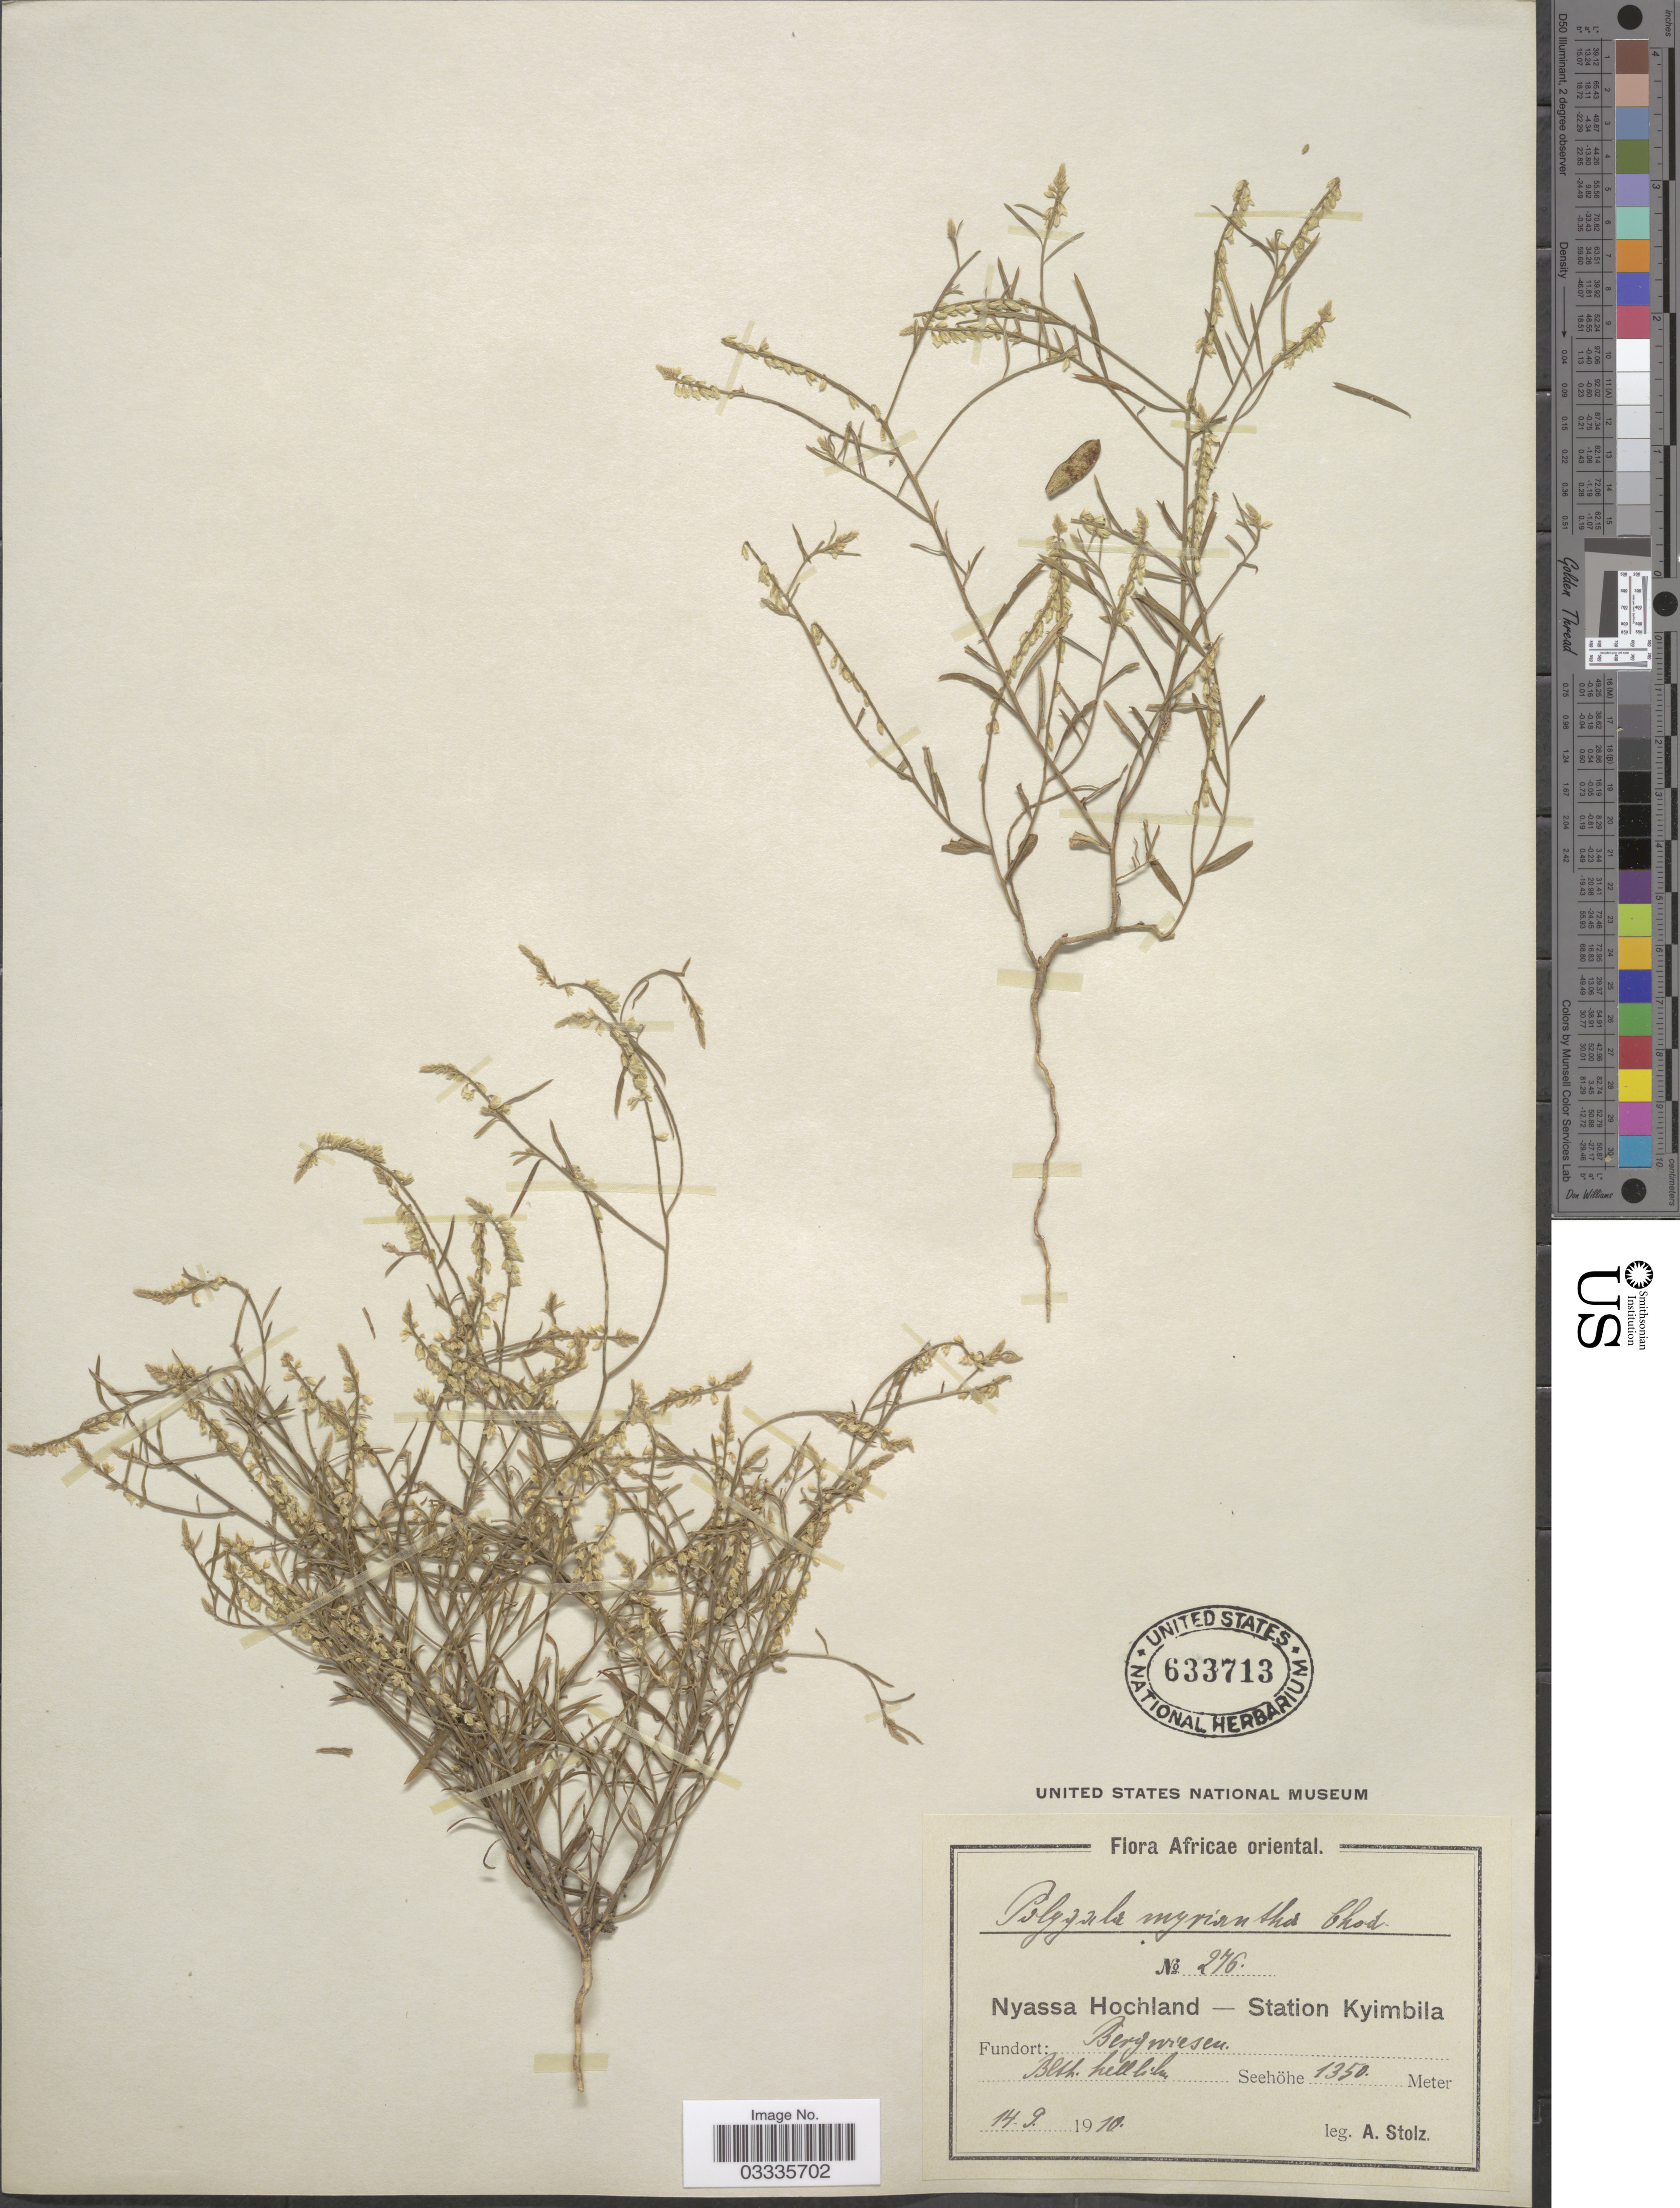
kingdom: Plantae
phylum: Tracheophyta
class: Magnoliopsida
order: Fabales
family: Polygalaceae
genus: Polygala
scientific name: Polygala myriantha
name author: Chodat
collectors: A. Stolz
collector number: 276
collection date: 1910-09-14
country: Tanzania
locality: Africae oriental. Nyassa Hochland - Station Kyimbila.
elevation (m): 1350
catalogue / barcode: US 633713